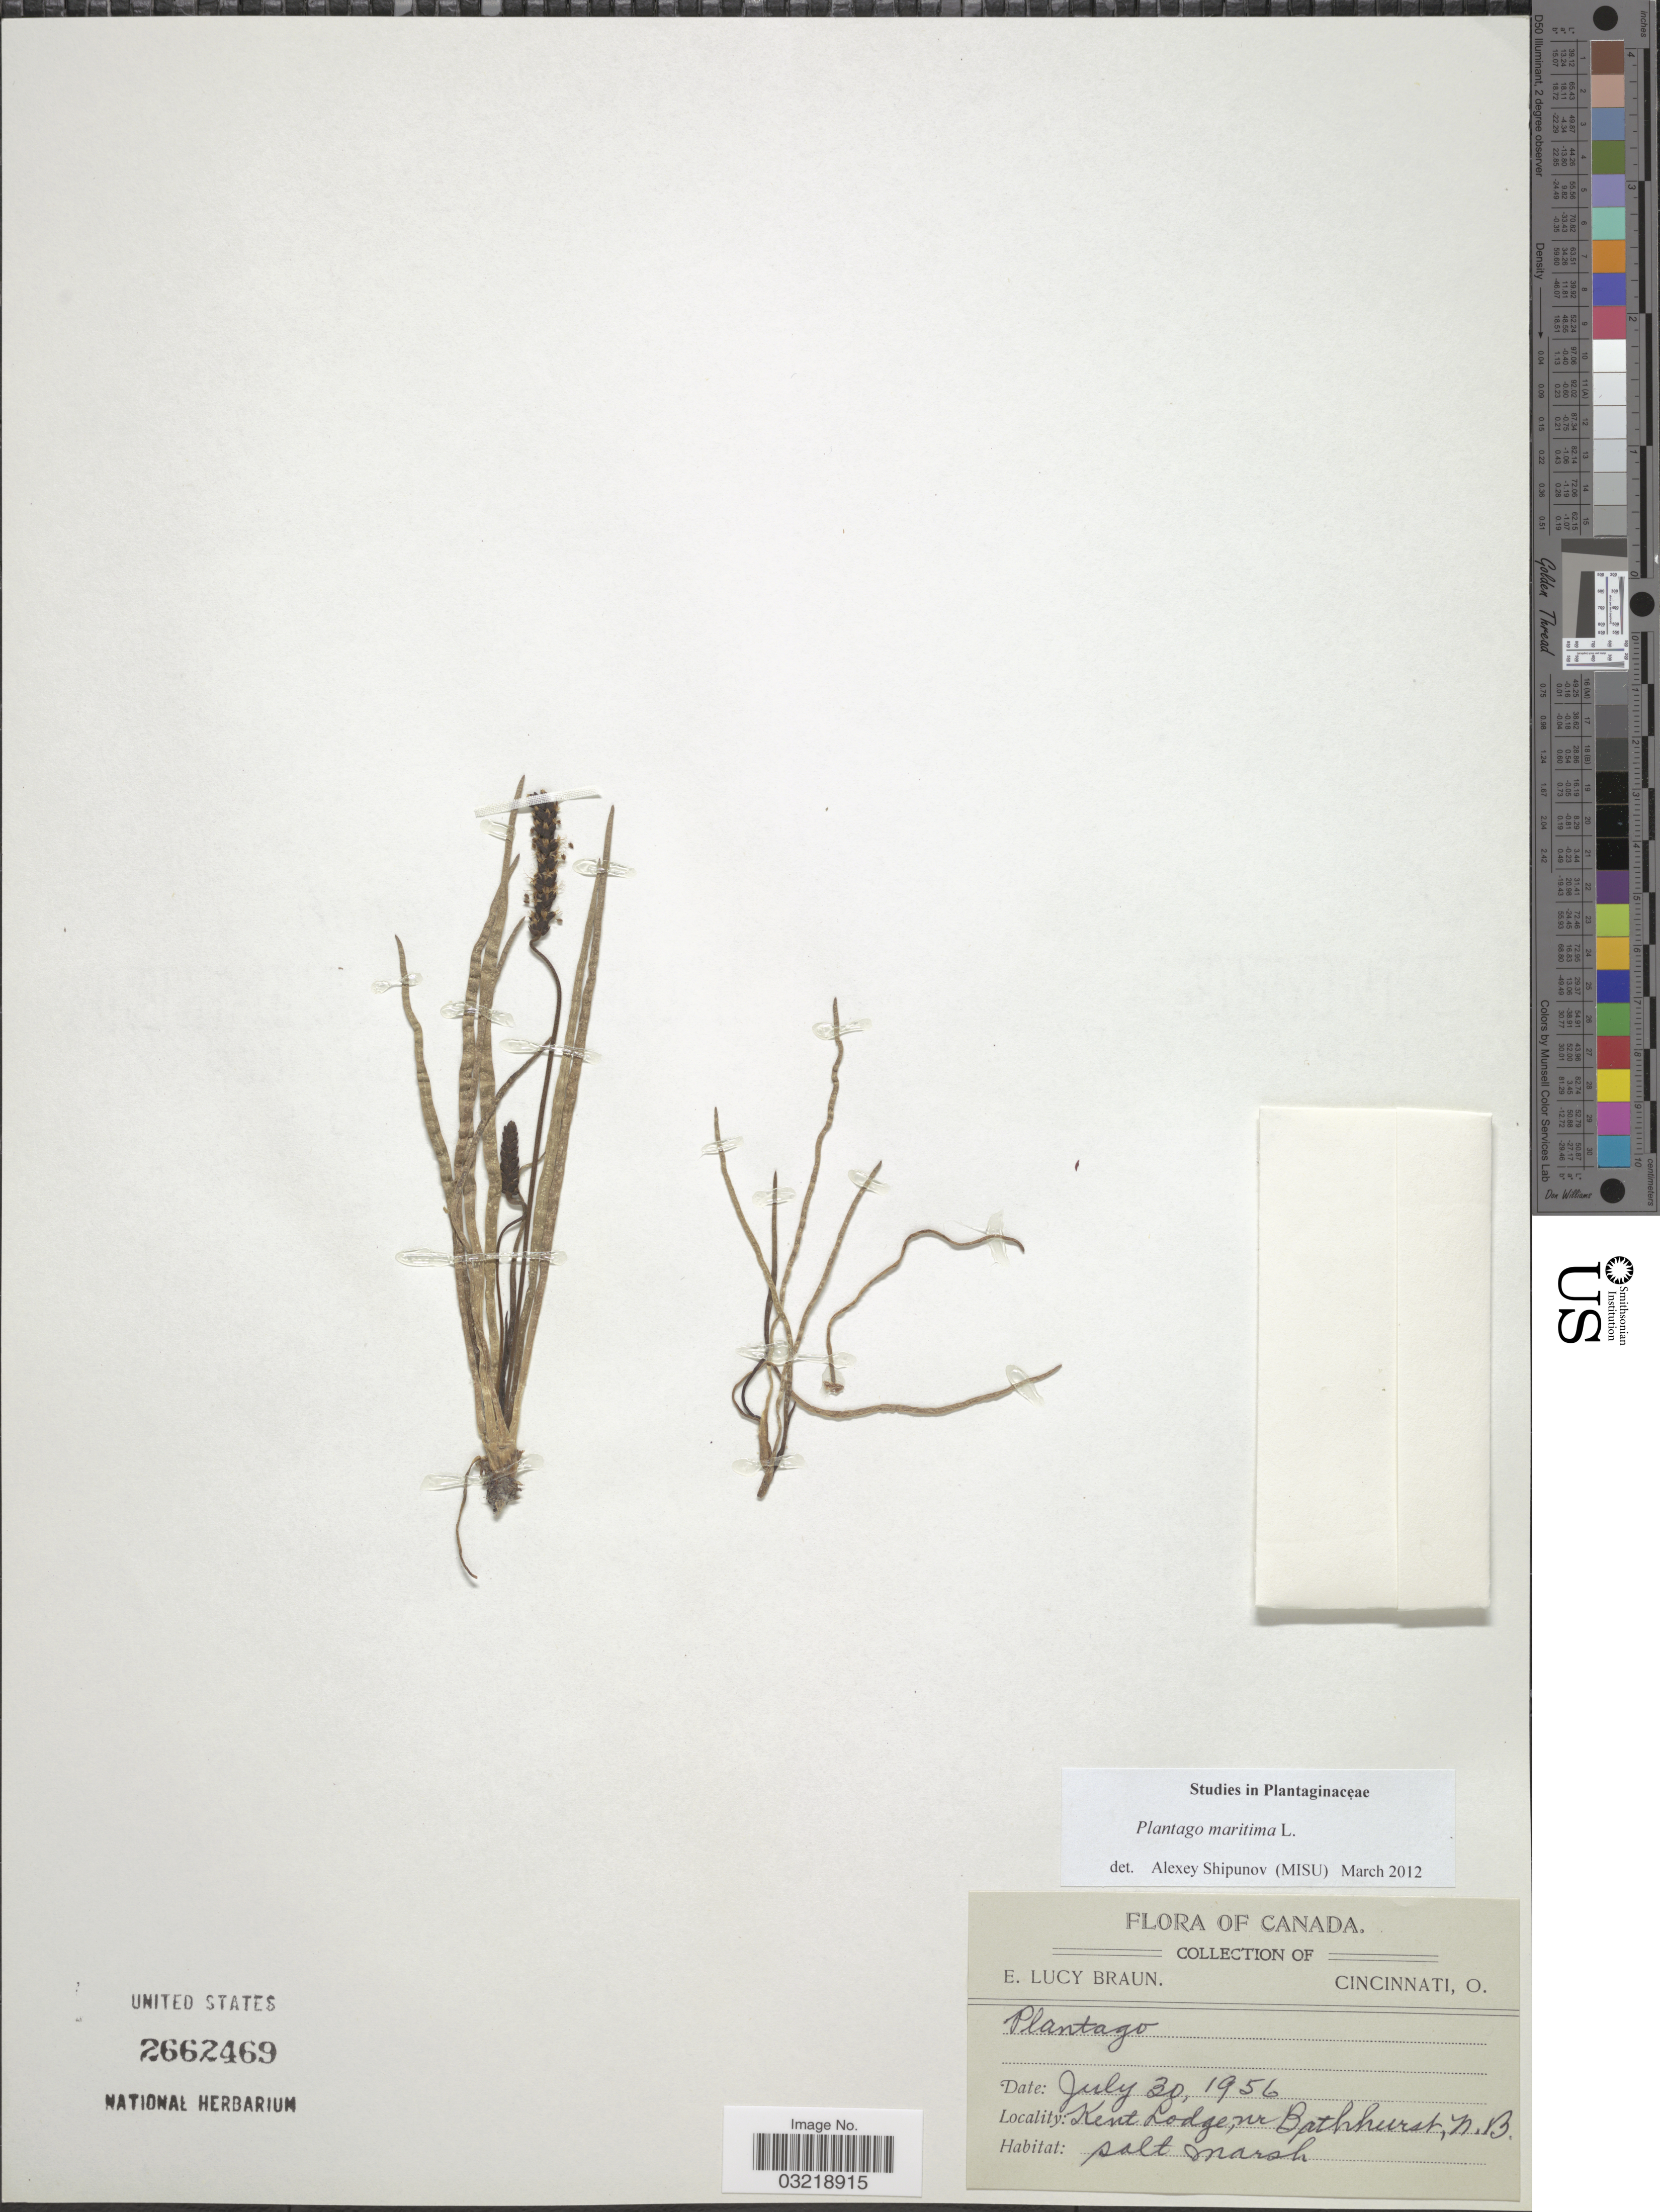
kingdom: Plantae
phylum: Tracheophyta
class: Magnoliopsida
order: Lamiales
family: Plantaginaceae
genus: Plantago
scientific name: Plantago maritima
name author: L.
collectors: E. L. Braun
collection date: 1956-07-30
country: Canada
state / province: New Brunswick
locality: Kent Lodge, nr Bathhurst.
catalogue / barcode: US 2662469